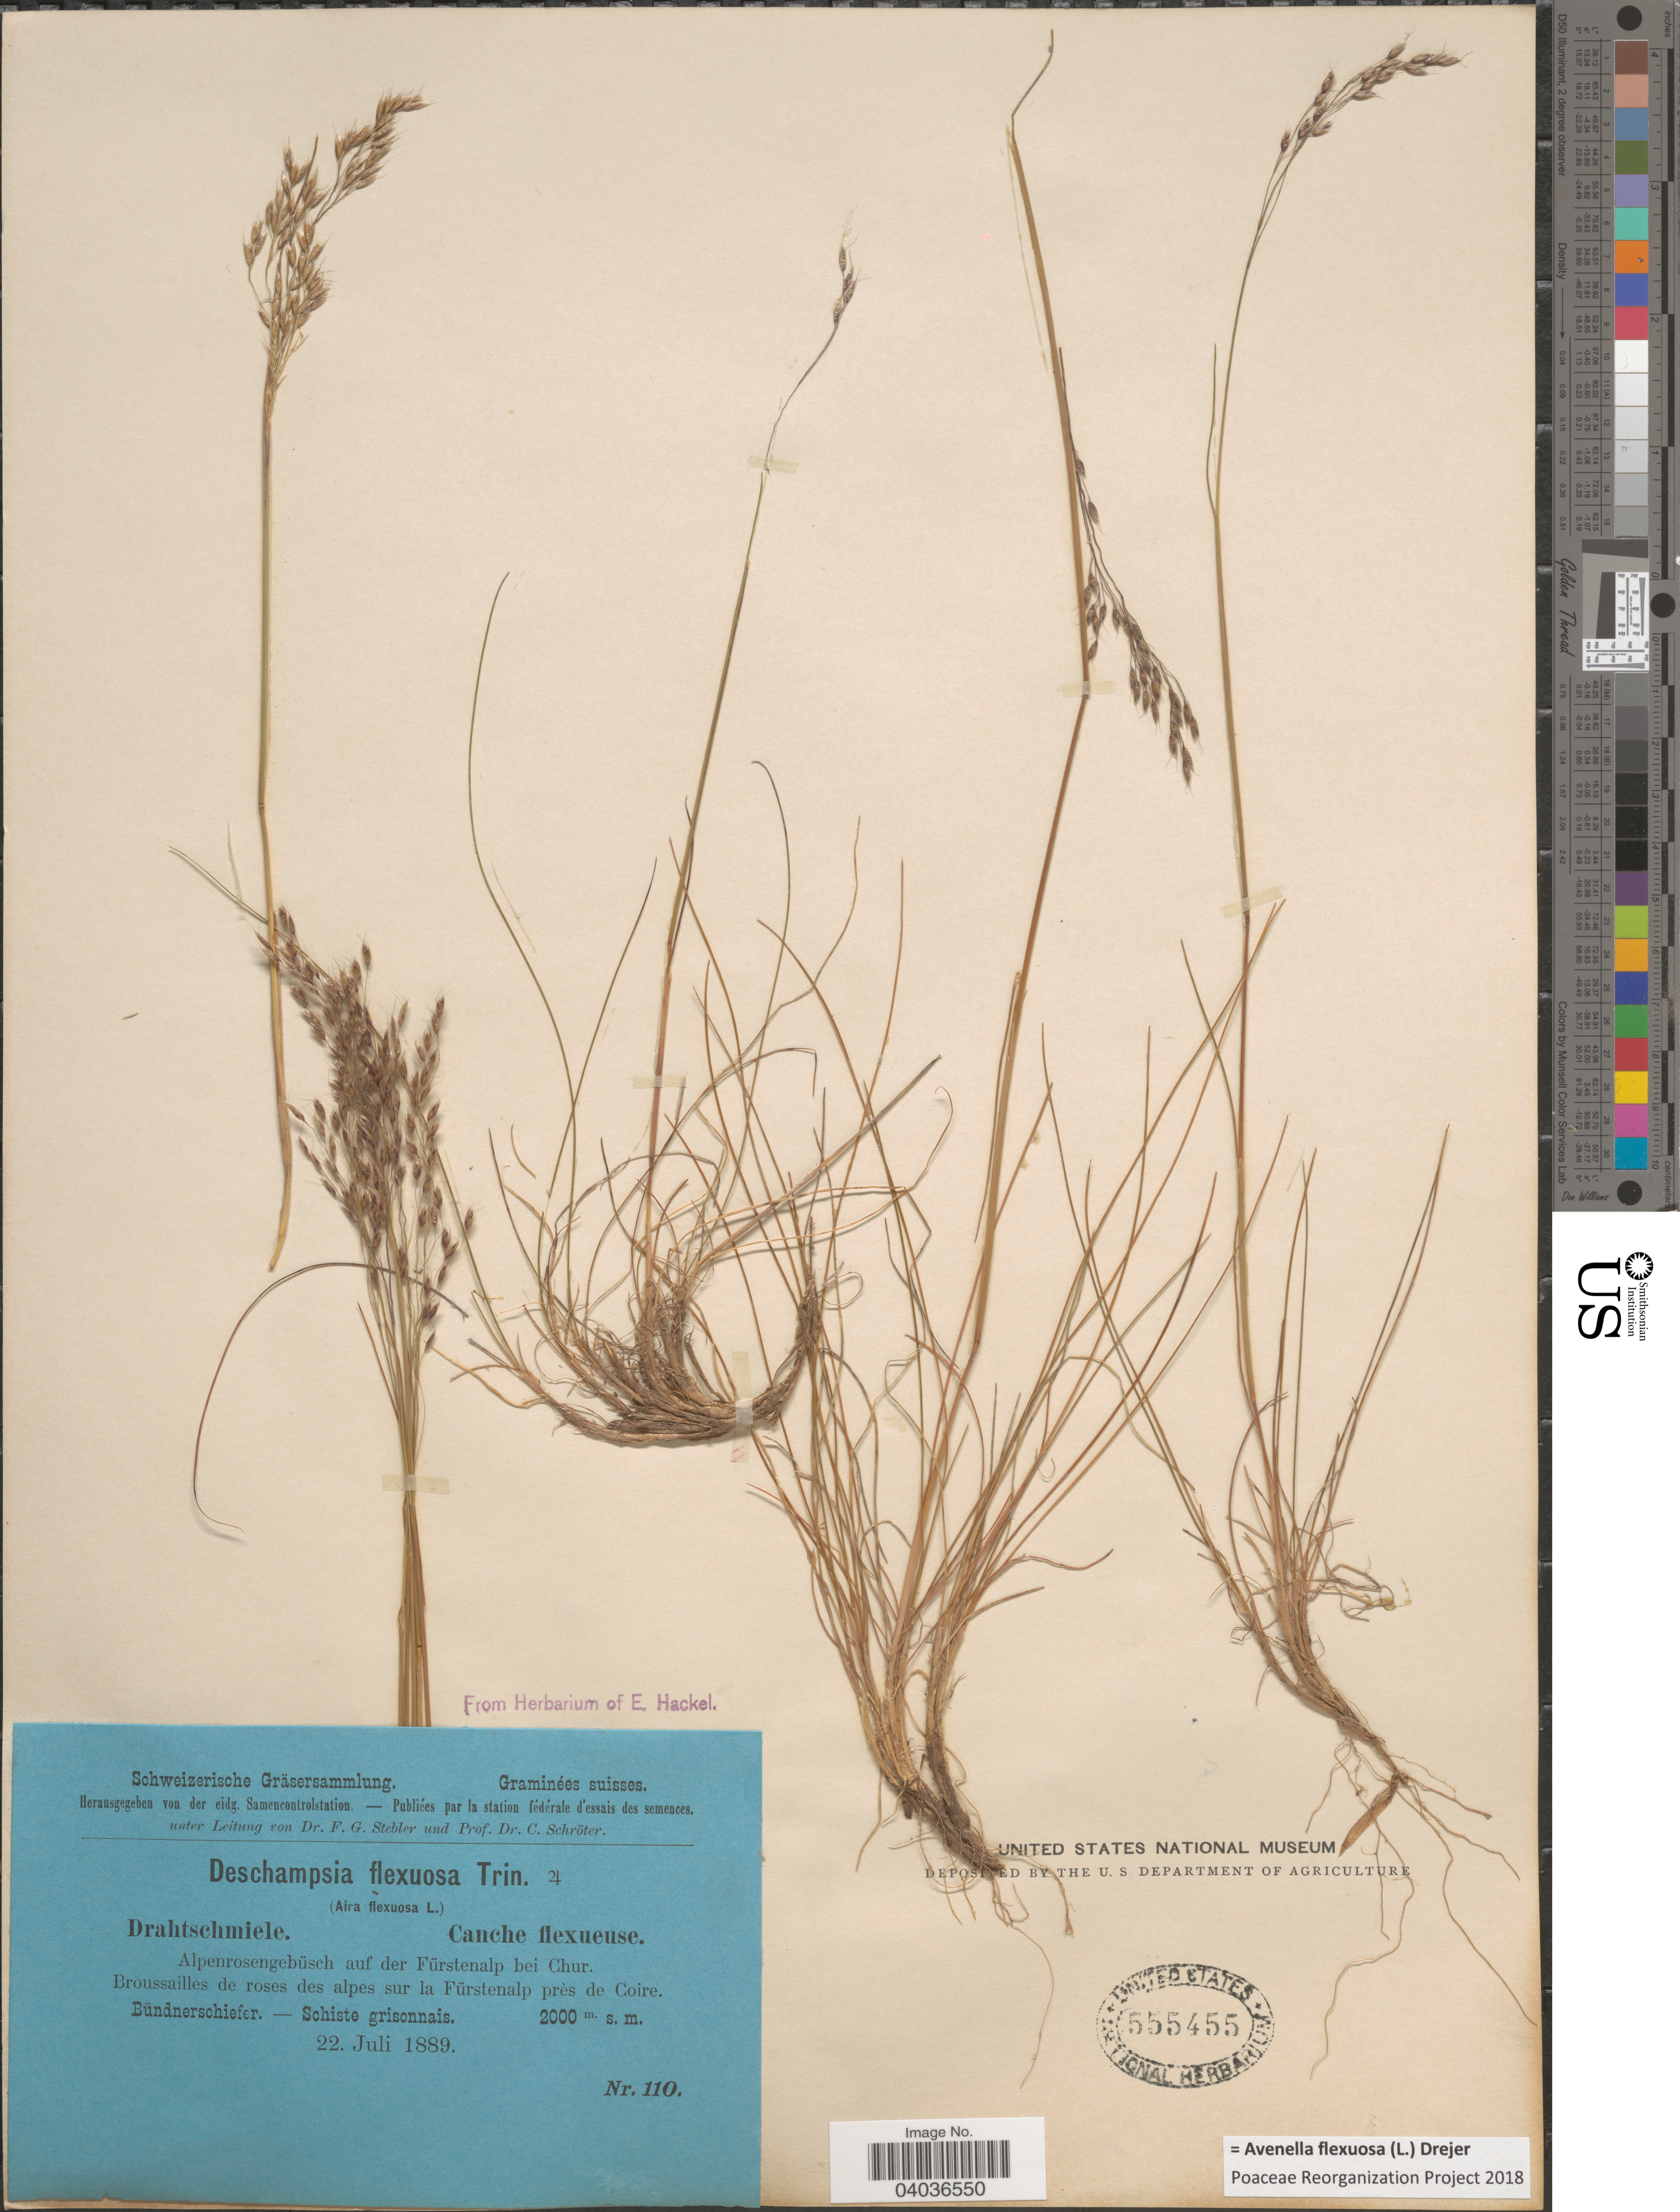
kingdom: Plantae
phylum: Tracheophyta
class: Liliopsida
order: Poales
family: Poaceae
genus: Avenella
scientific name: Avenella flexuosa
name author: (L.) Drejer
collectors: Stebler, F.G. & Schröter, C.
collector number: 110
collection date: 1889-07-22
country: Switzerland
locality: Suisses. Alpenrosengebüsch auf der Fürstenalp bei Chur. Broussailles de roses des alpes sur la Fürstenalp près de Coire.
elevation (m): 2000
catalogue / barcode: US 555455